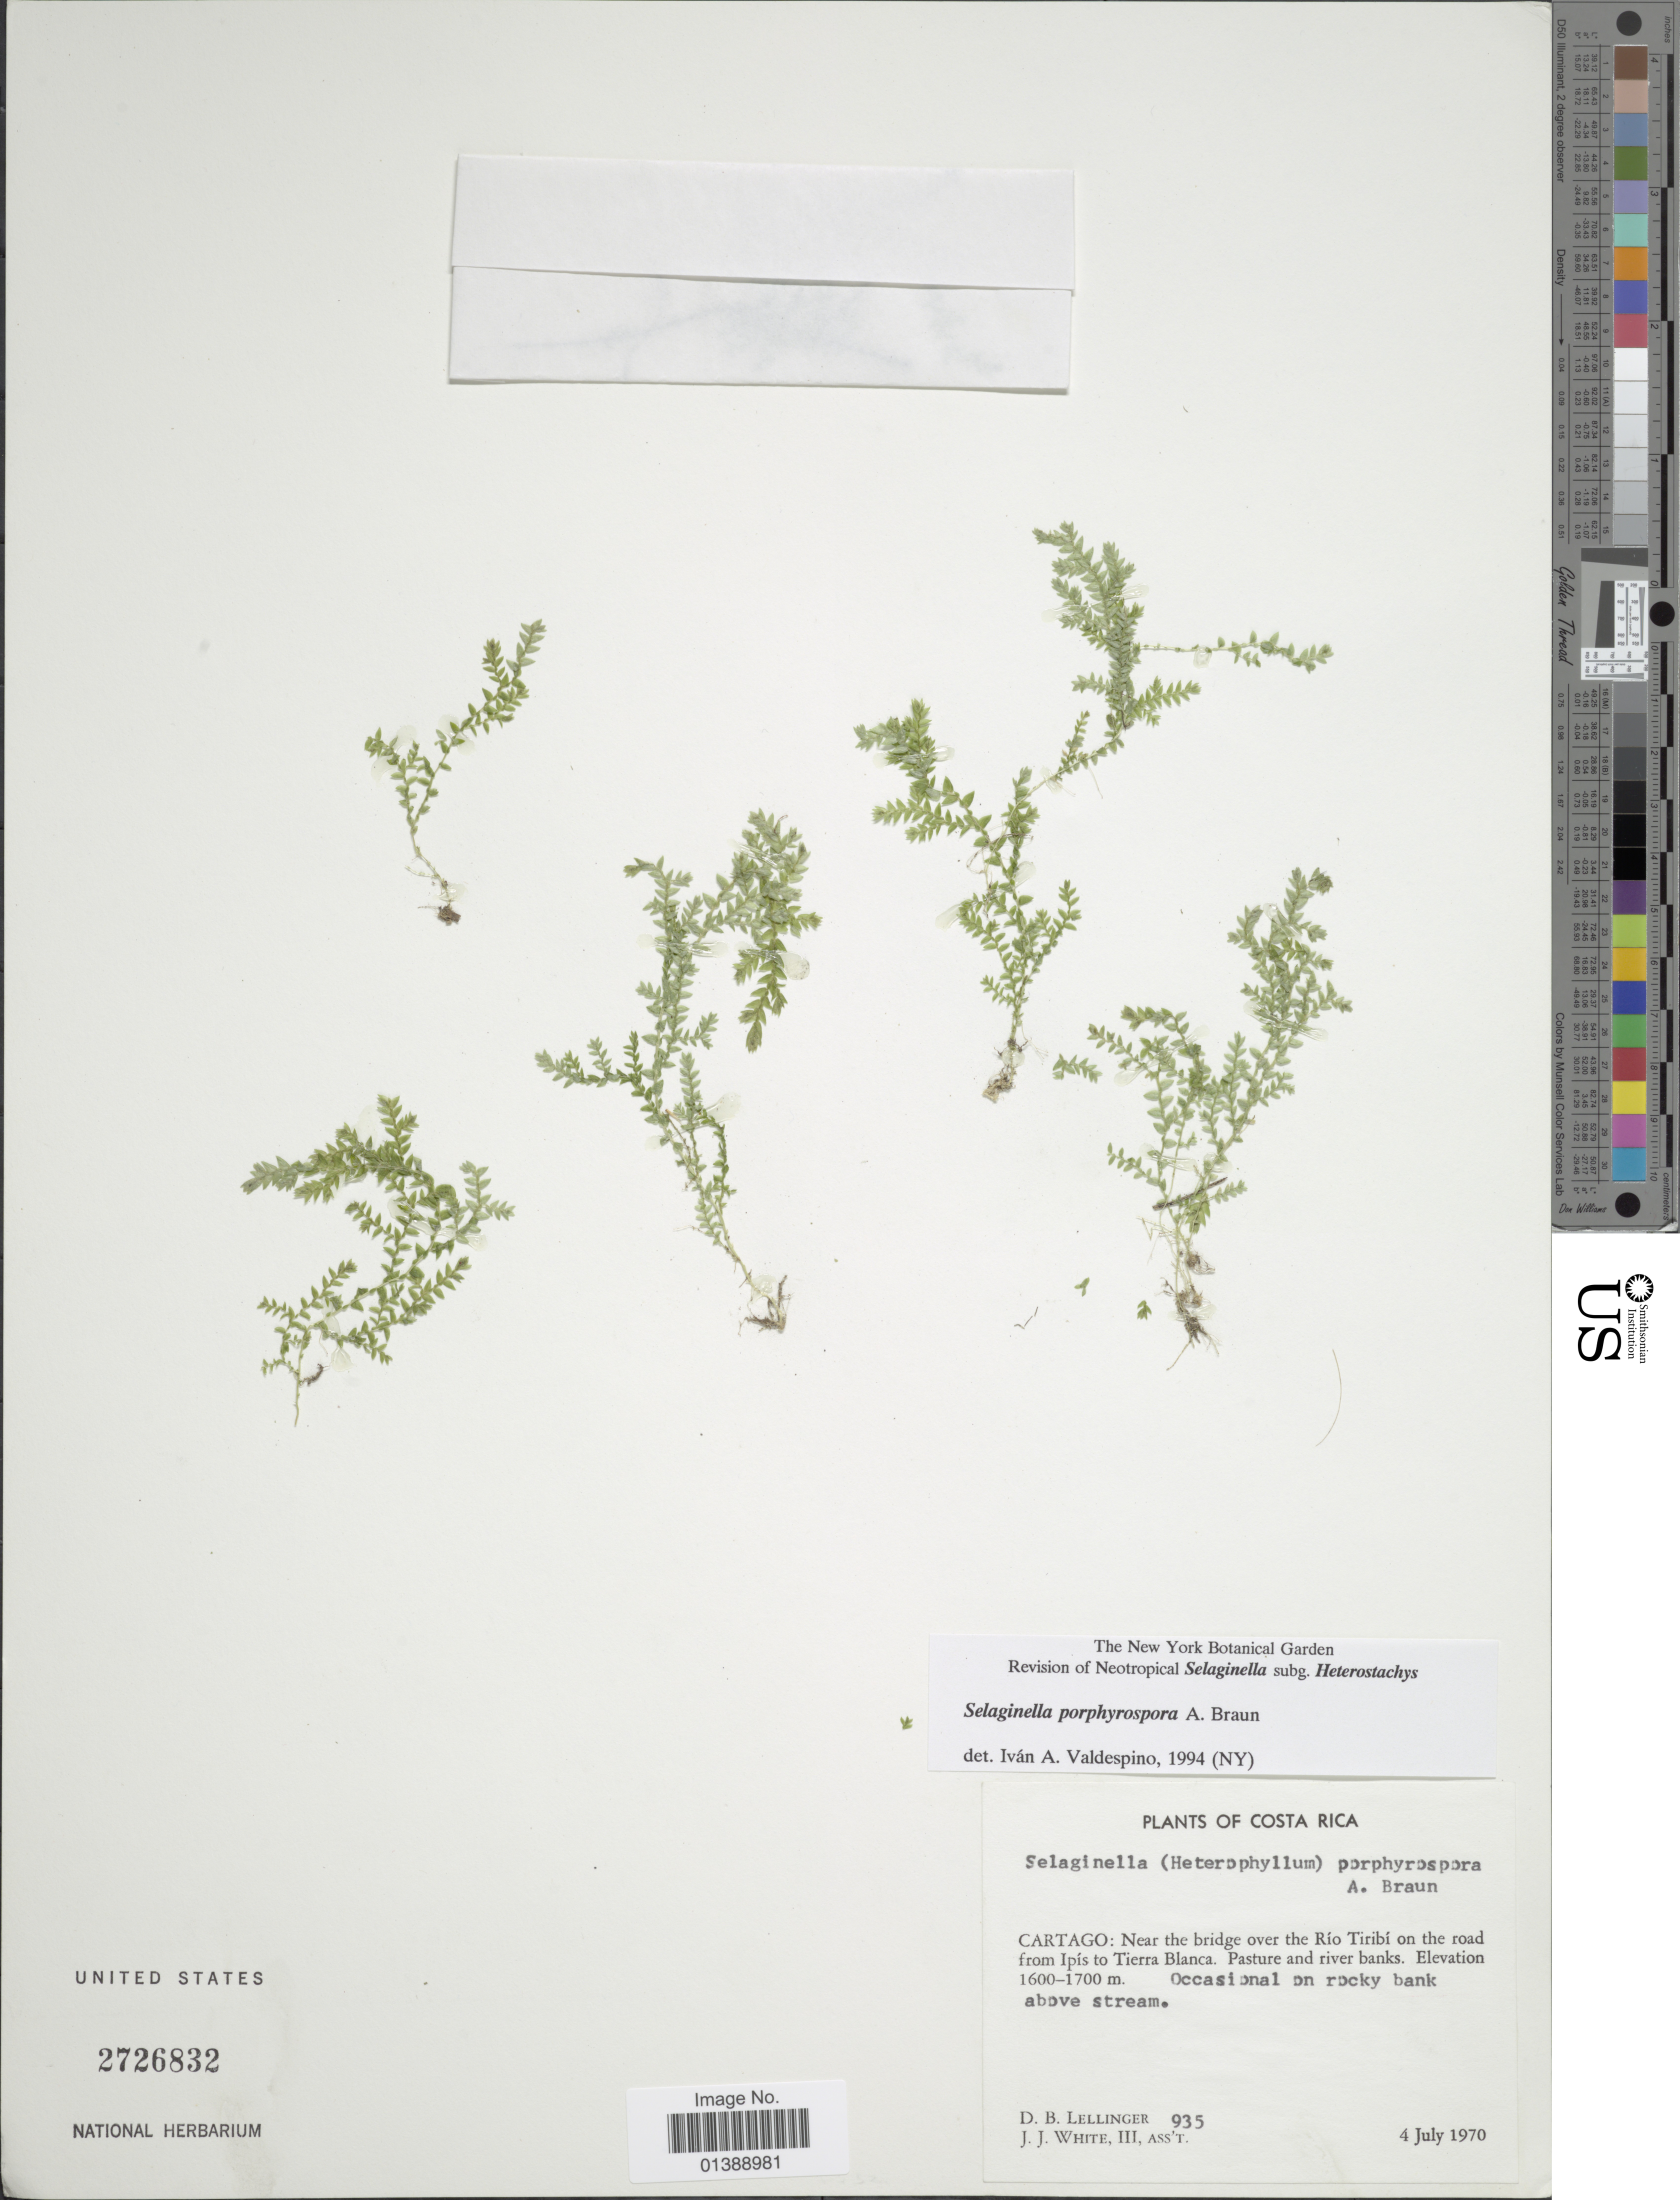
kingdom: Plantae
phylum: Tracheophyta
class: Lycopodiopsida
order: Selaginellales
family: Selaginellaceae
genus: Selaginella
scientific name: Selaginella porphyrospora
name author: A. Braun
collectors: D. B. Lellinger & J. J. White III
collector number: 935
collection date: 1970-07-04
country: Costa Rica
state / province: Cartago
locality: Near the bridge over the Río Tiribí on the road from Ipís to Tierra Blanca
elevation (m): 1600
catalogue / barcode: US 2726832